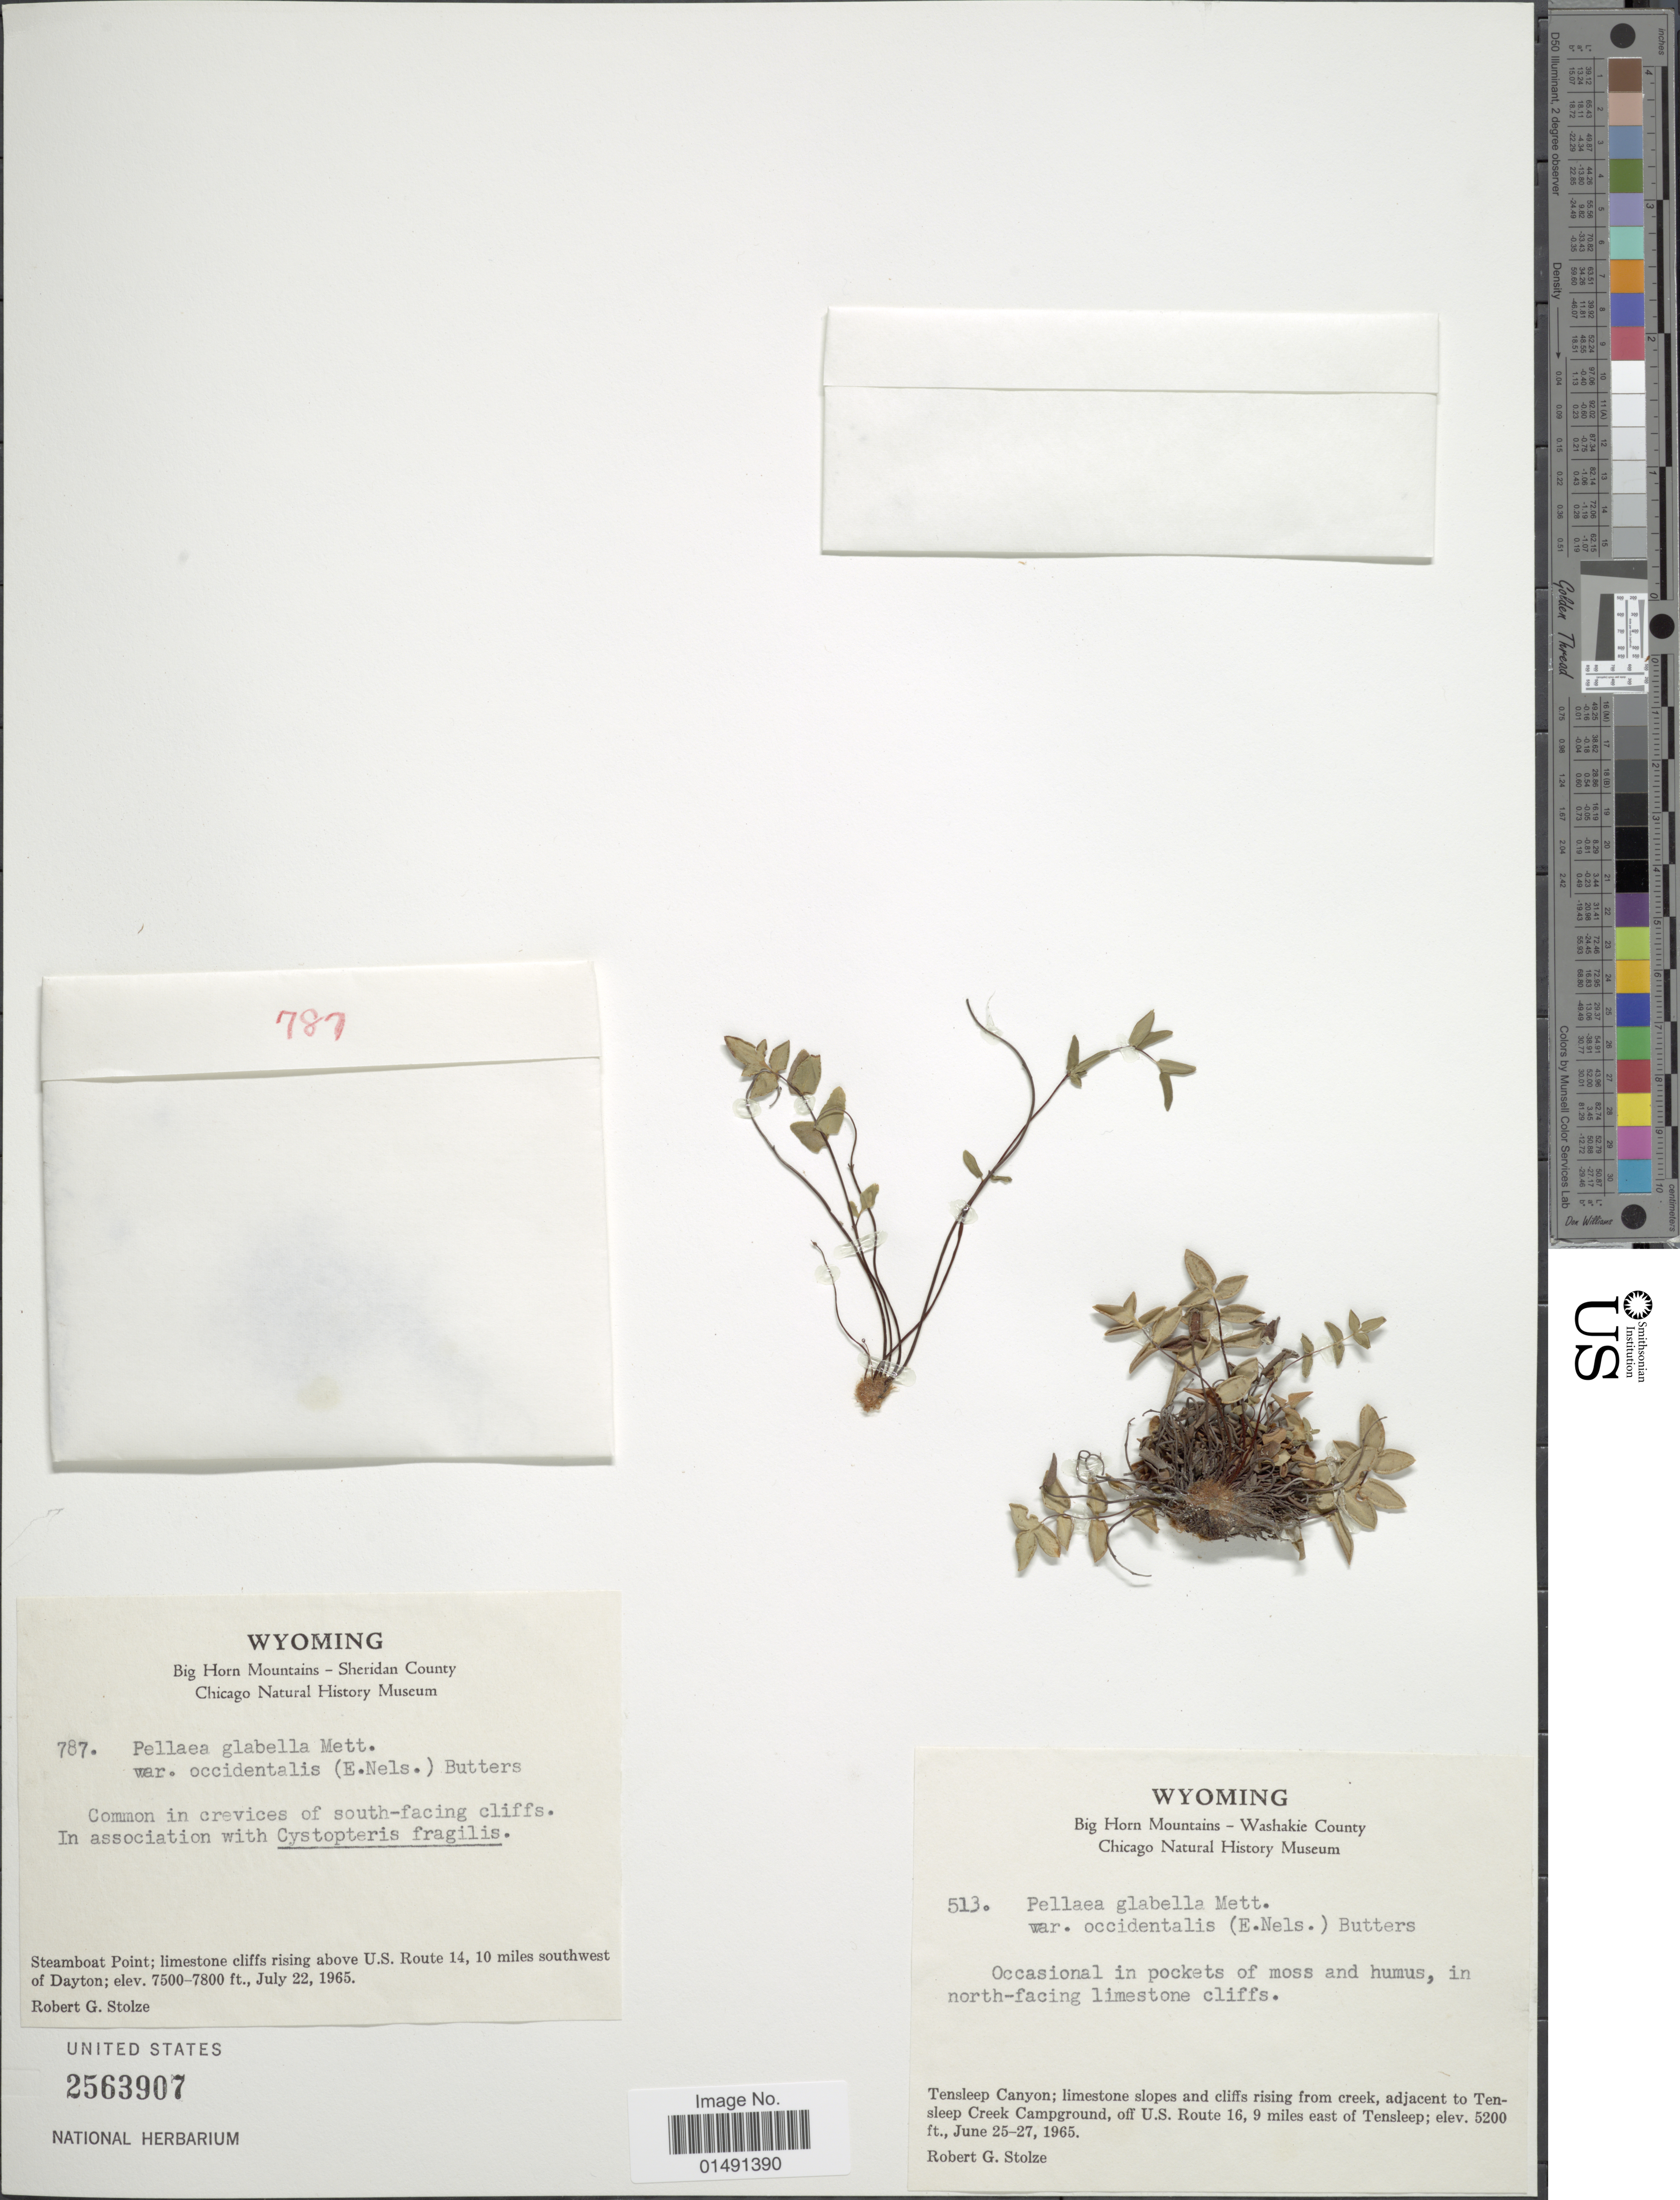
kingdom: Plantae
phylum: Tracheophyta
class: Polypodiopsida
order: Polypodiales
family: Pteridaceae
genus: Pellaea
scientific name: Pellaea glabella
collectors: R. G. Stolze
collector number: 513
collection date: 1965-06-25/1965-06-27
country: United States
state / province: Wyoming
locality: In north-facing limestone cliffs, Tensleep Canyon; limestone slope and cliffs from creek, adjacent to Tensleep Creek Campground, off U.S. Route 16, 9 miles east of Tensleep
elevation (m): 1585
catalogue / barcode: US 2563907-2